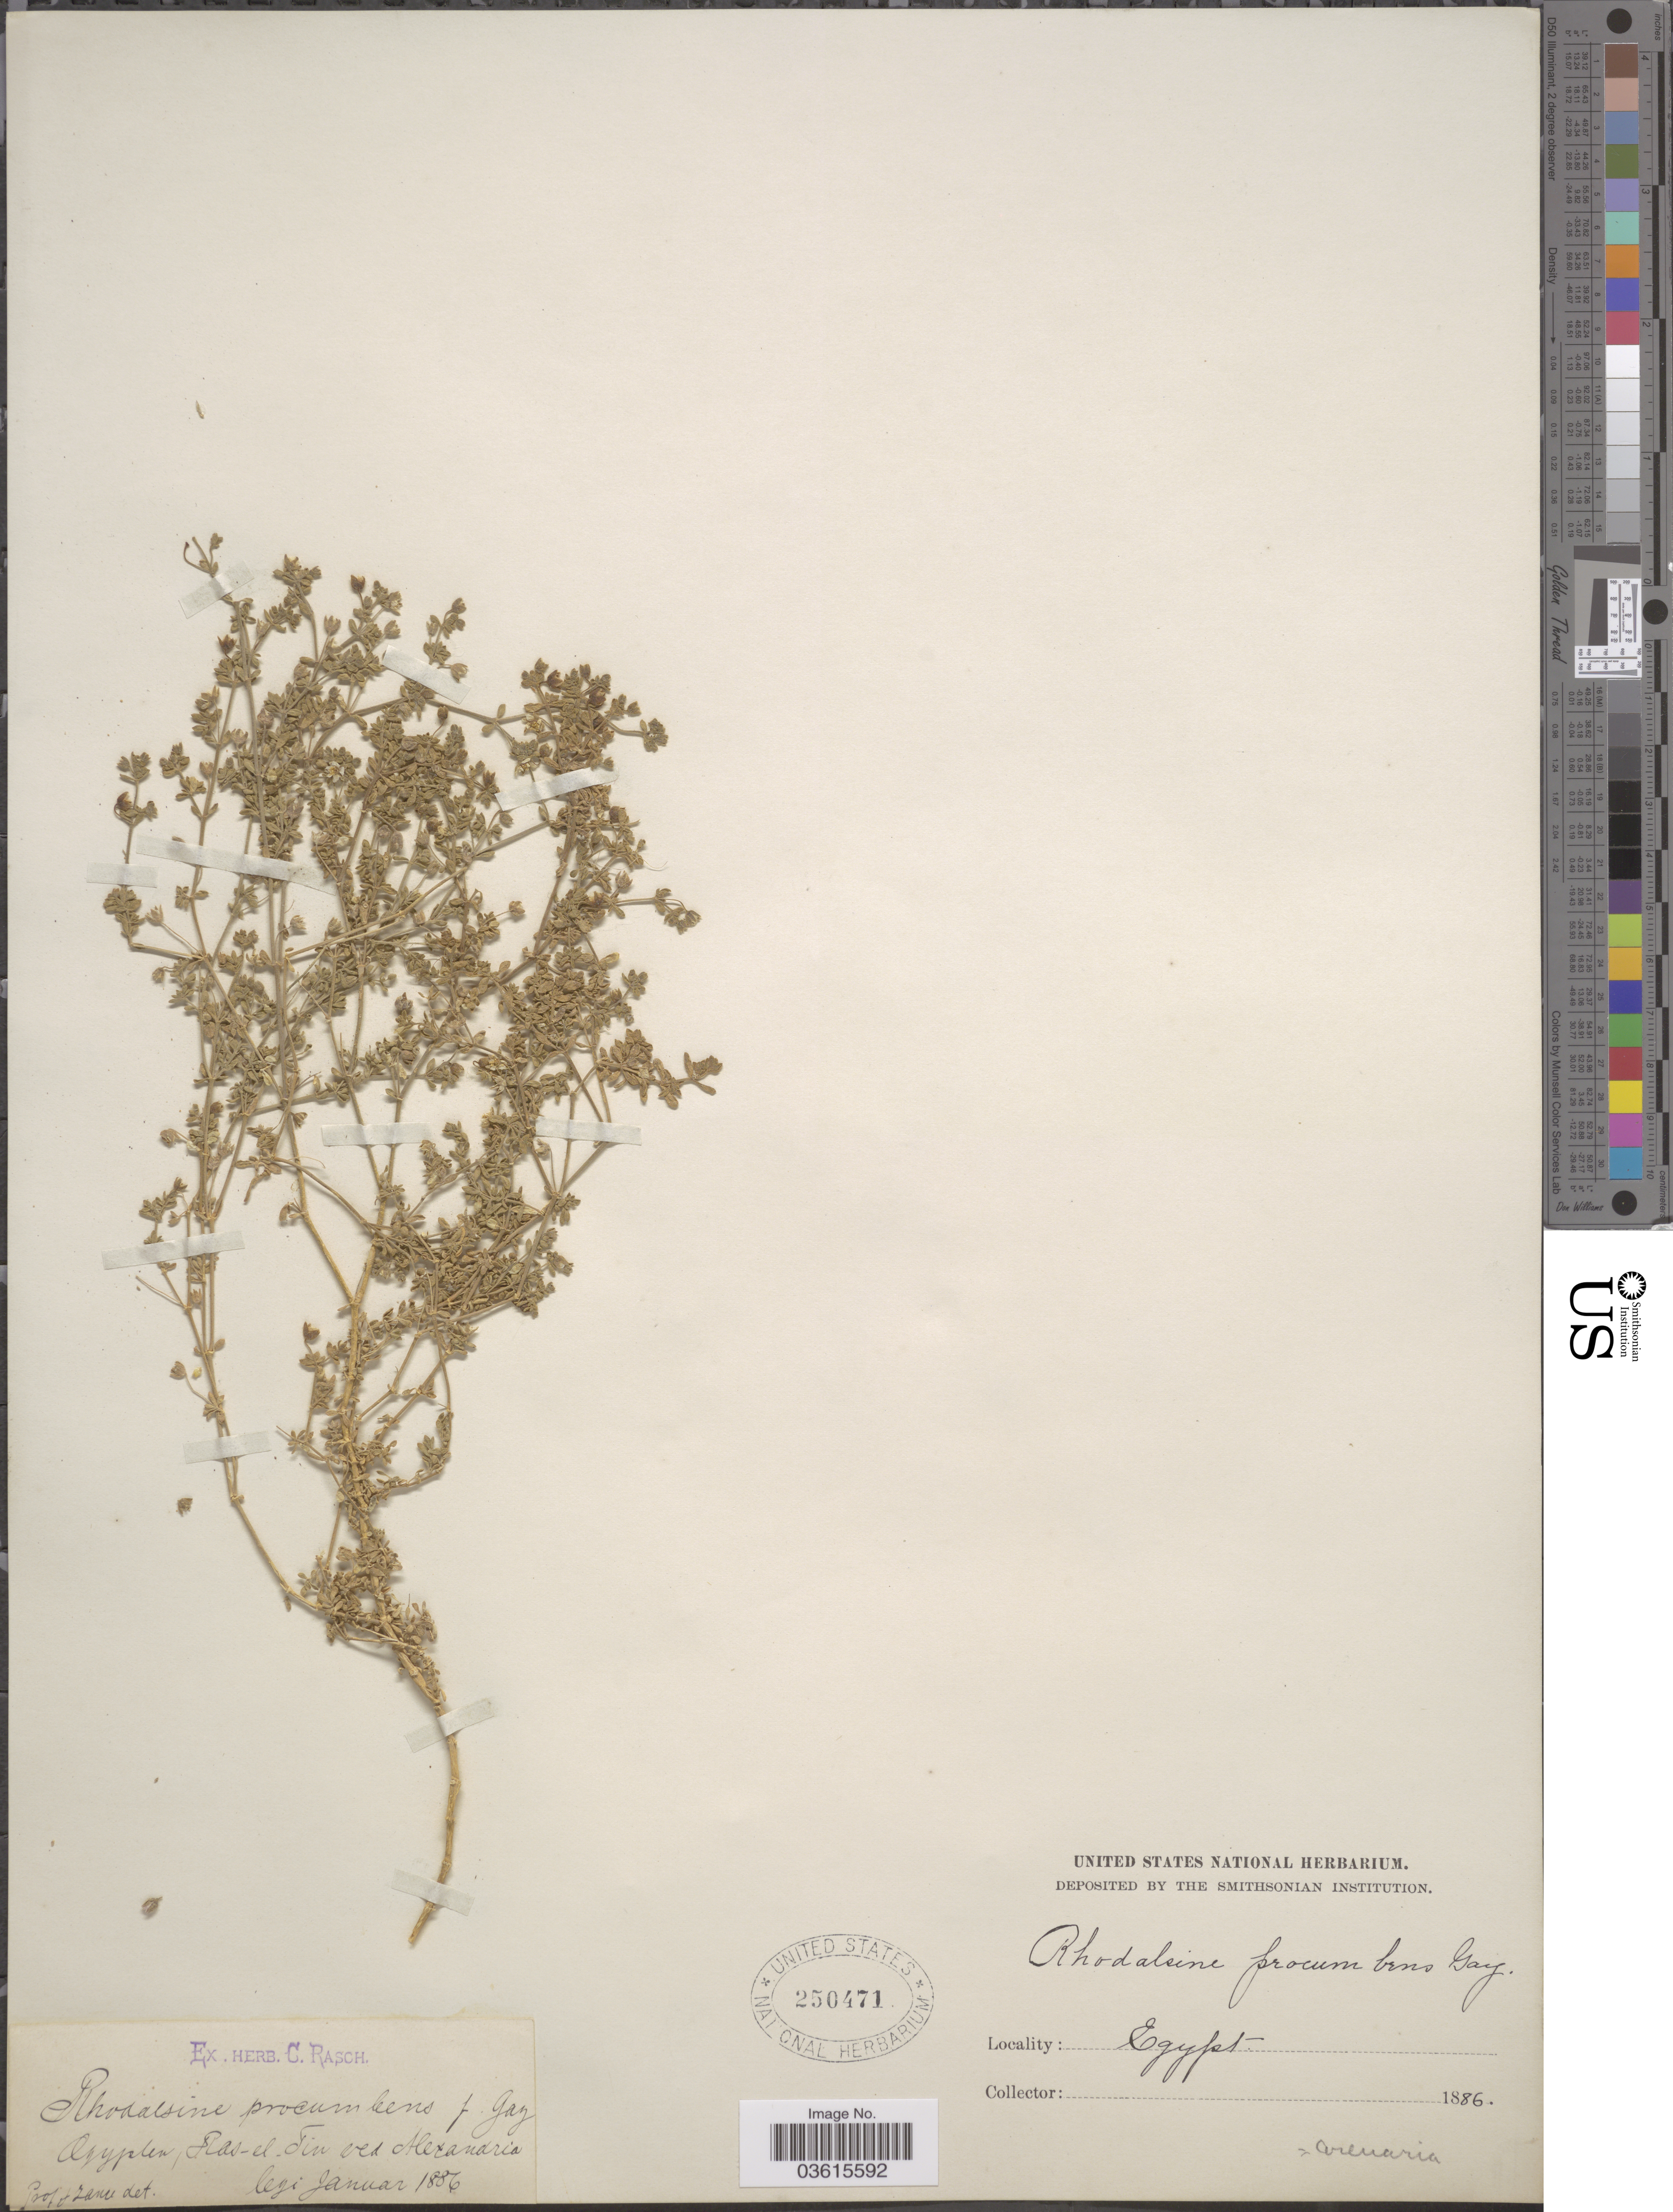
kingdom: Plantae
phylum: Tracheophyta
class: Magnoliopsida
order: Caryophyllales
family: Caryophyllaceae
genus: Arenaria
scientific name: Arenaria procumbens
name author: Vahl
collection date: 1886-01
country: Egypt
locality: Agypten, Ras-el-Fin ved Alexandria.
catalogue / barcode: US 250471